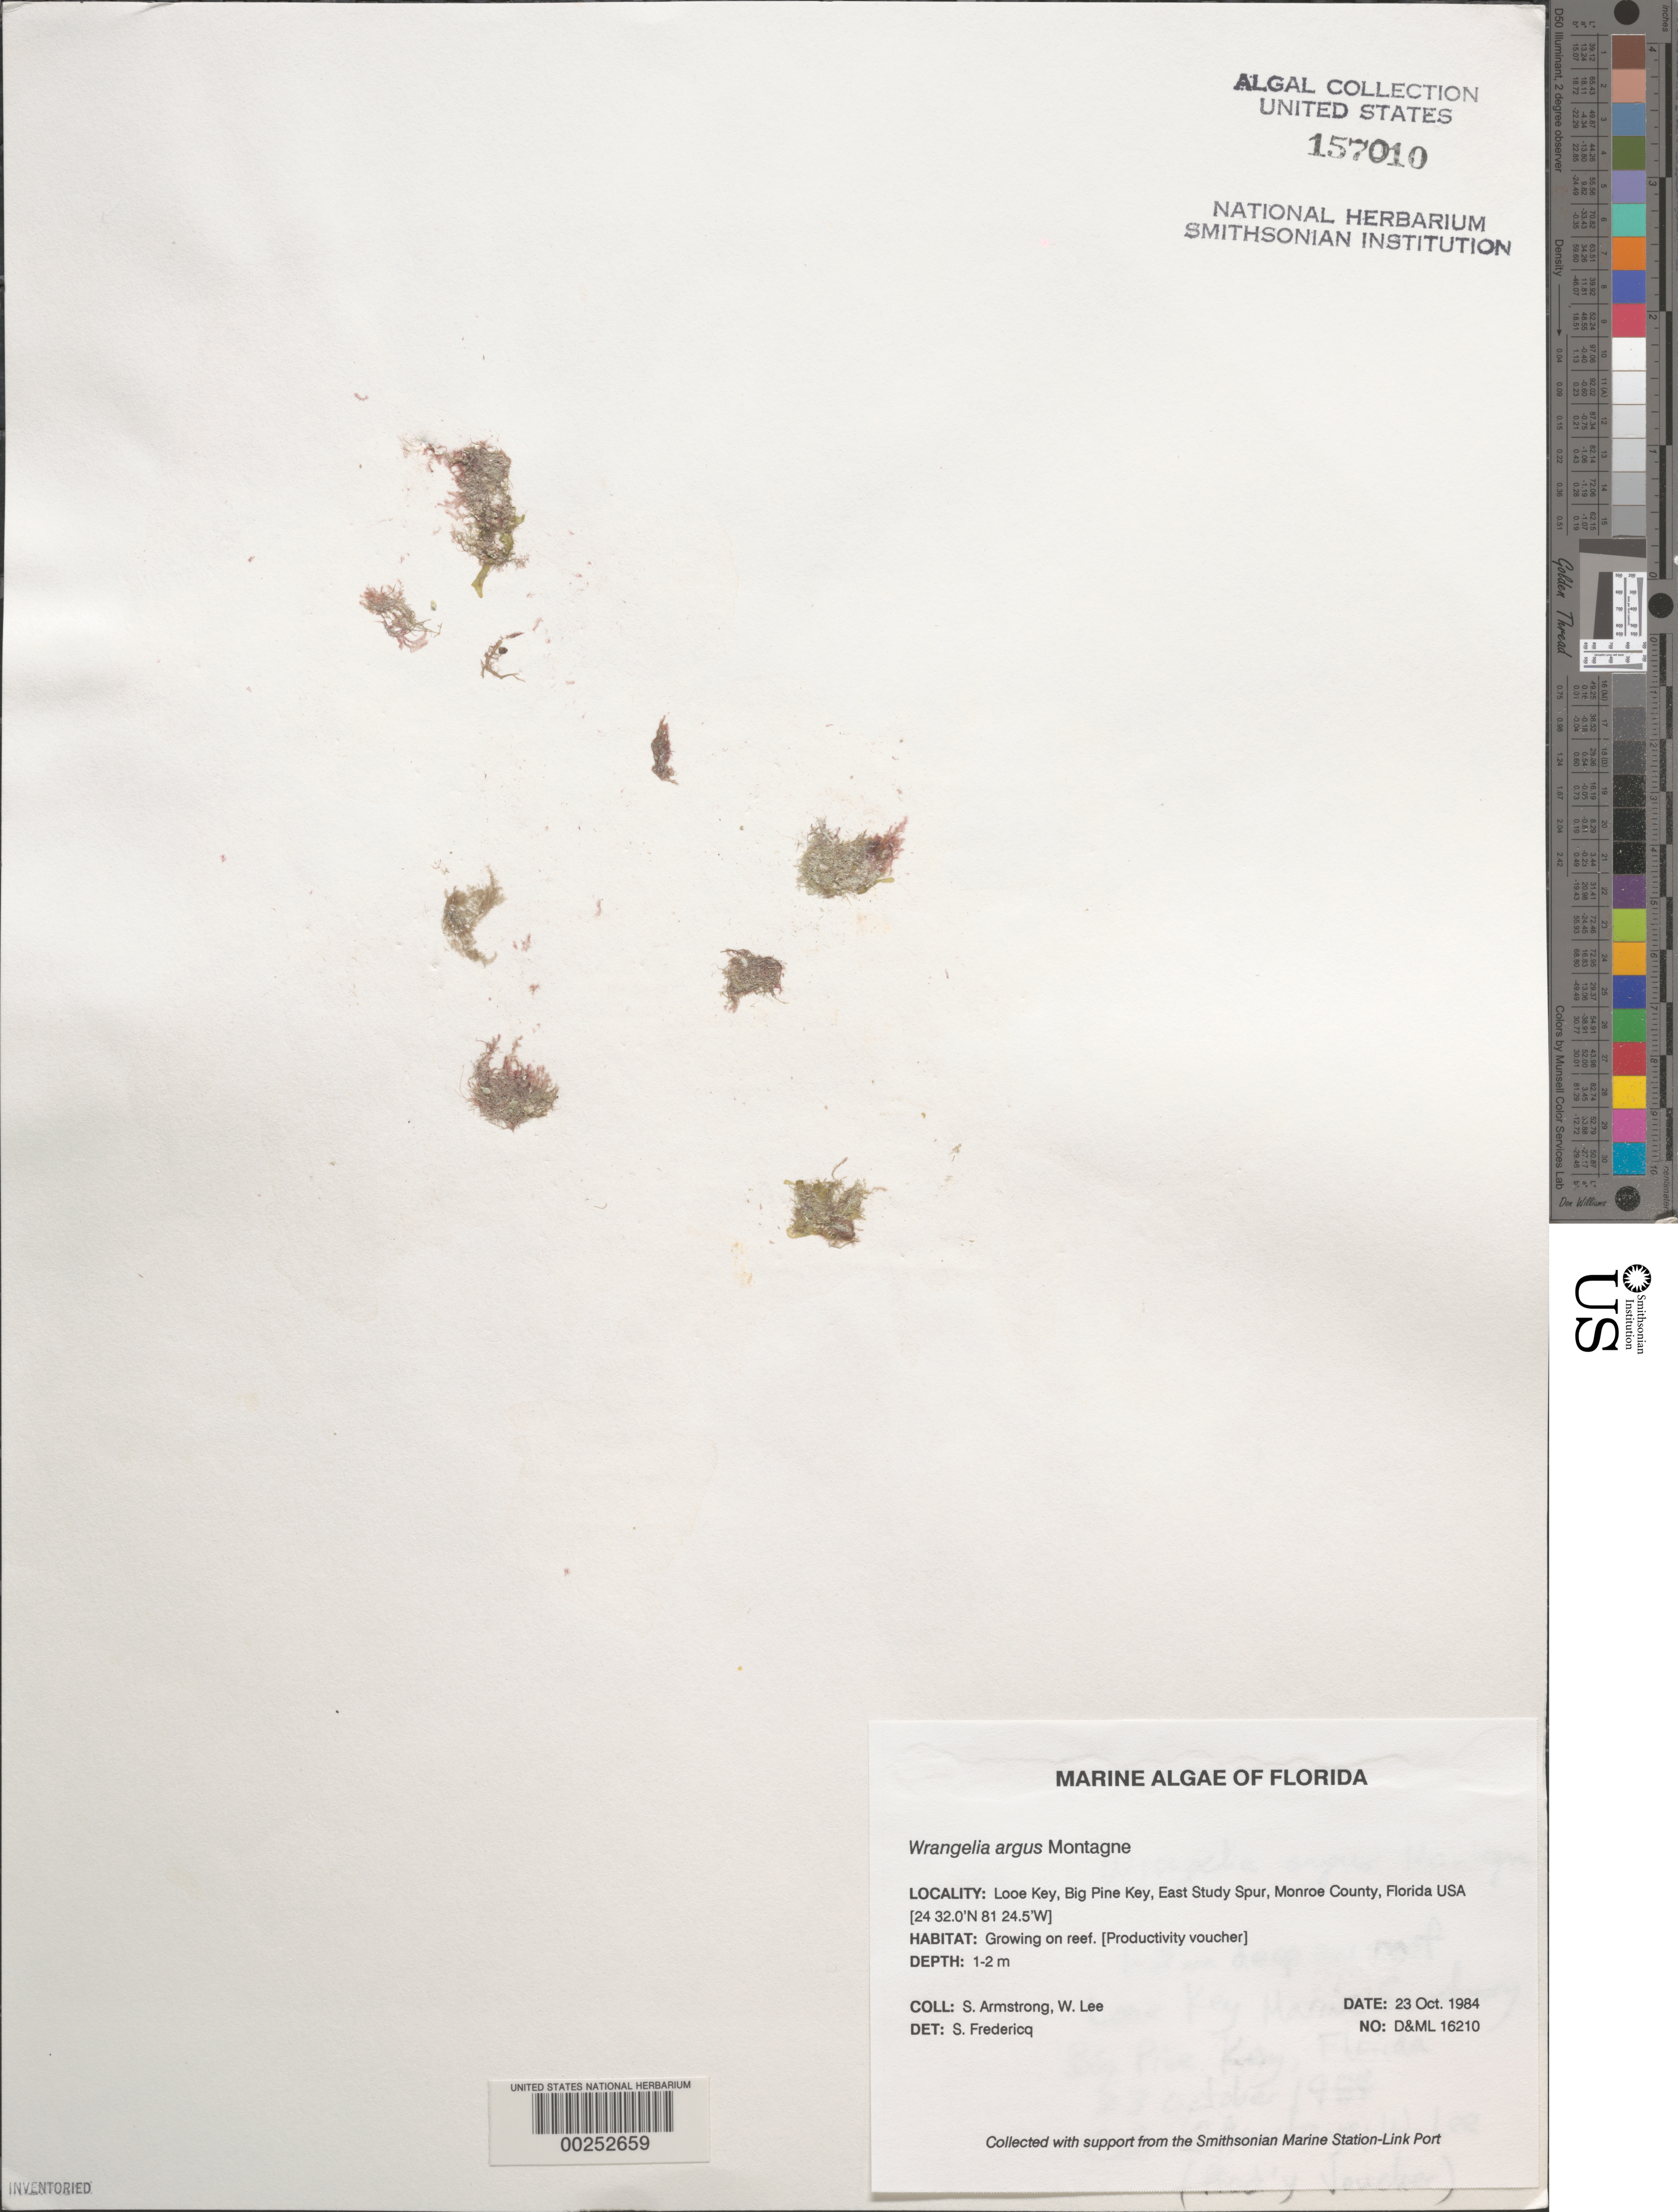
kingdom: Plantae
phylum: Rhodophyta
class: Florideophyceae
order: Ceramiales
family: Wrangeliaceae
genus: Wrangelia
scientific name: Wrangelia argus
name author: (Mont.) Mont.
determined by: Fredericq, S.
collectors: S. Armstrong & W. Lee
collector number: D&ML 16210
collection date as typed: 23 Oct 1984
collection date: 1984-10-23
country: United States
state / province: Florida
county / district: Monroe County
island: Looe Key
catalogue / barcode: US 157010